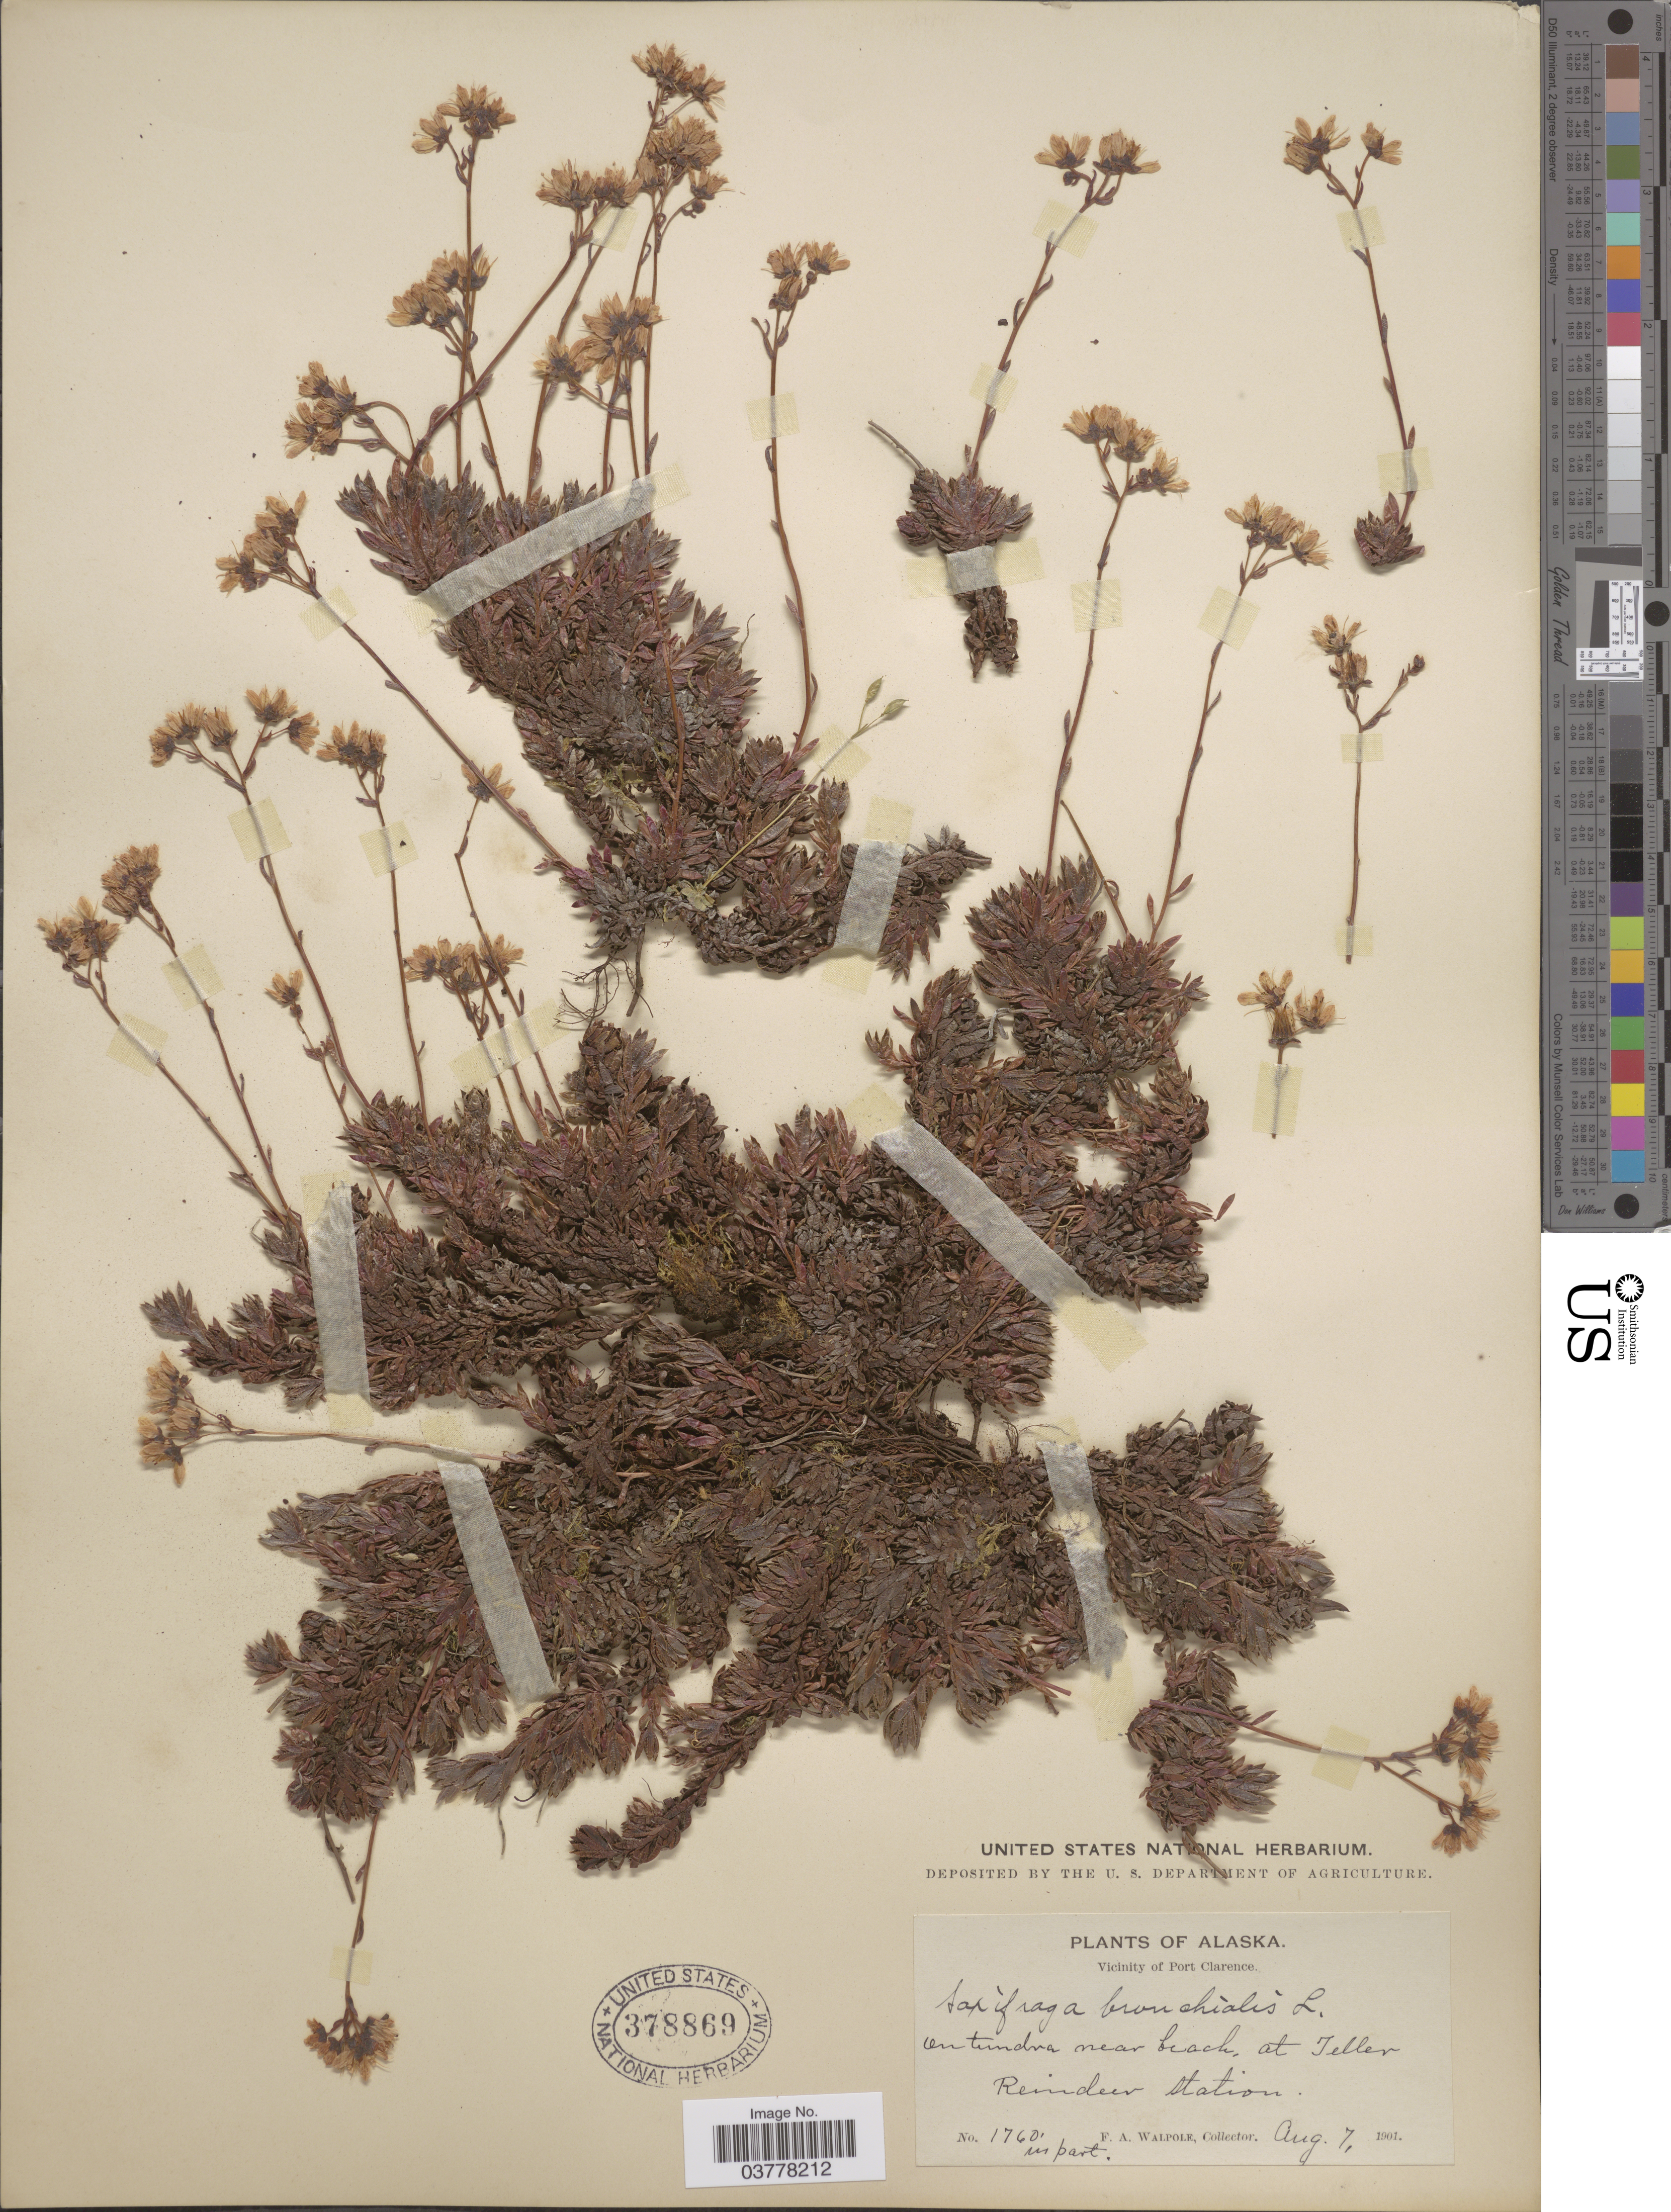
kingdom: Plantae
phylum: Tracheophyta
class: Magnoliopsida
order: Saxifragales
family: Saxifragaceae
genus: Saxifraga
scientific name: Saxifraga bronchialis subsp. funstonii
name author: (Small) Hultén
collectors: F. Walpole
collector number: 1760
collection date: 1901-08-07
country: United States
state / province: Alaska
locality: Vicinity of Port Clarence. On tundra near beah, at Teller Reindeer Station.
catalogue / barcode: US 378869